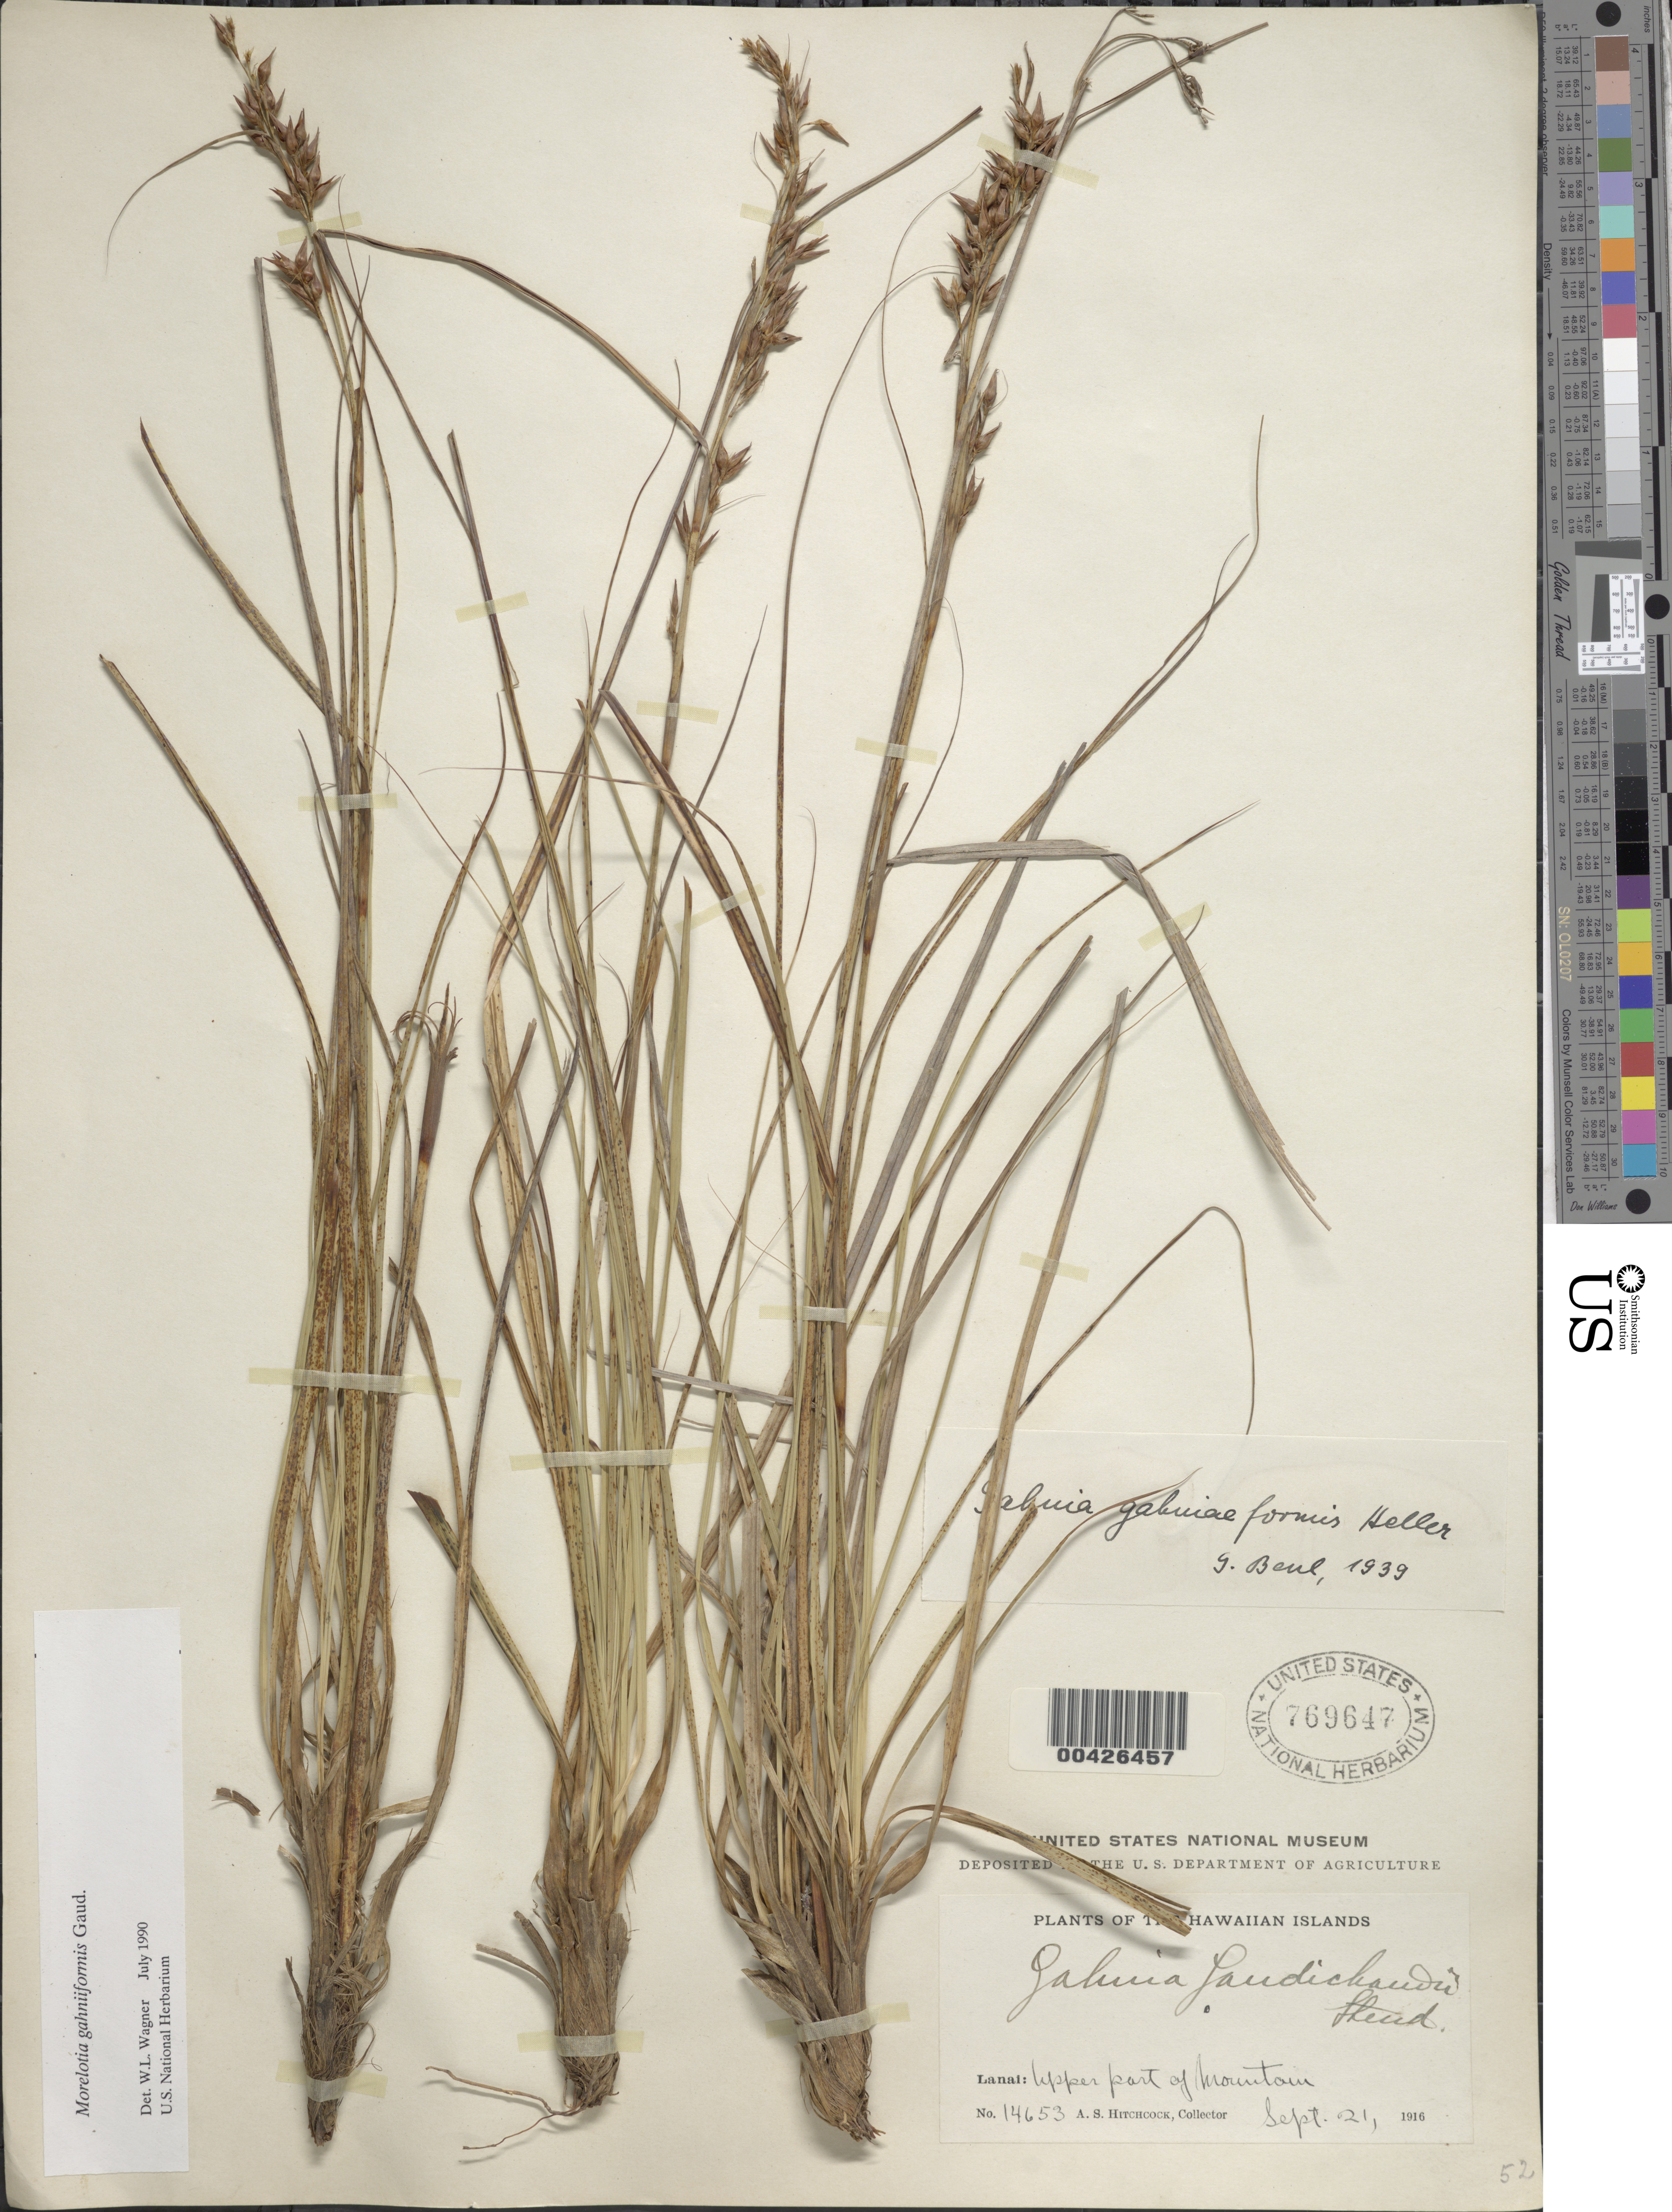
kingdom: Plantae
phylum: Tracheophyta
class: Liliopsida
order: Poales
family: Cyperaceae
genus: Morelotia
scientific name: Morelotia gahniiformis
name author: Gaudich.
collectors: A. S. Hitchcock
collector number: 14653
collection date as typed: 21 Sep 1916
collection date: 1916-09-21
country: United States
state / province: Hawaii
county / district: Maui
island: Lana'i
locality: Lanai: Upper part of mountain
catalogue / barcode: US 769647